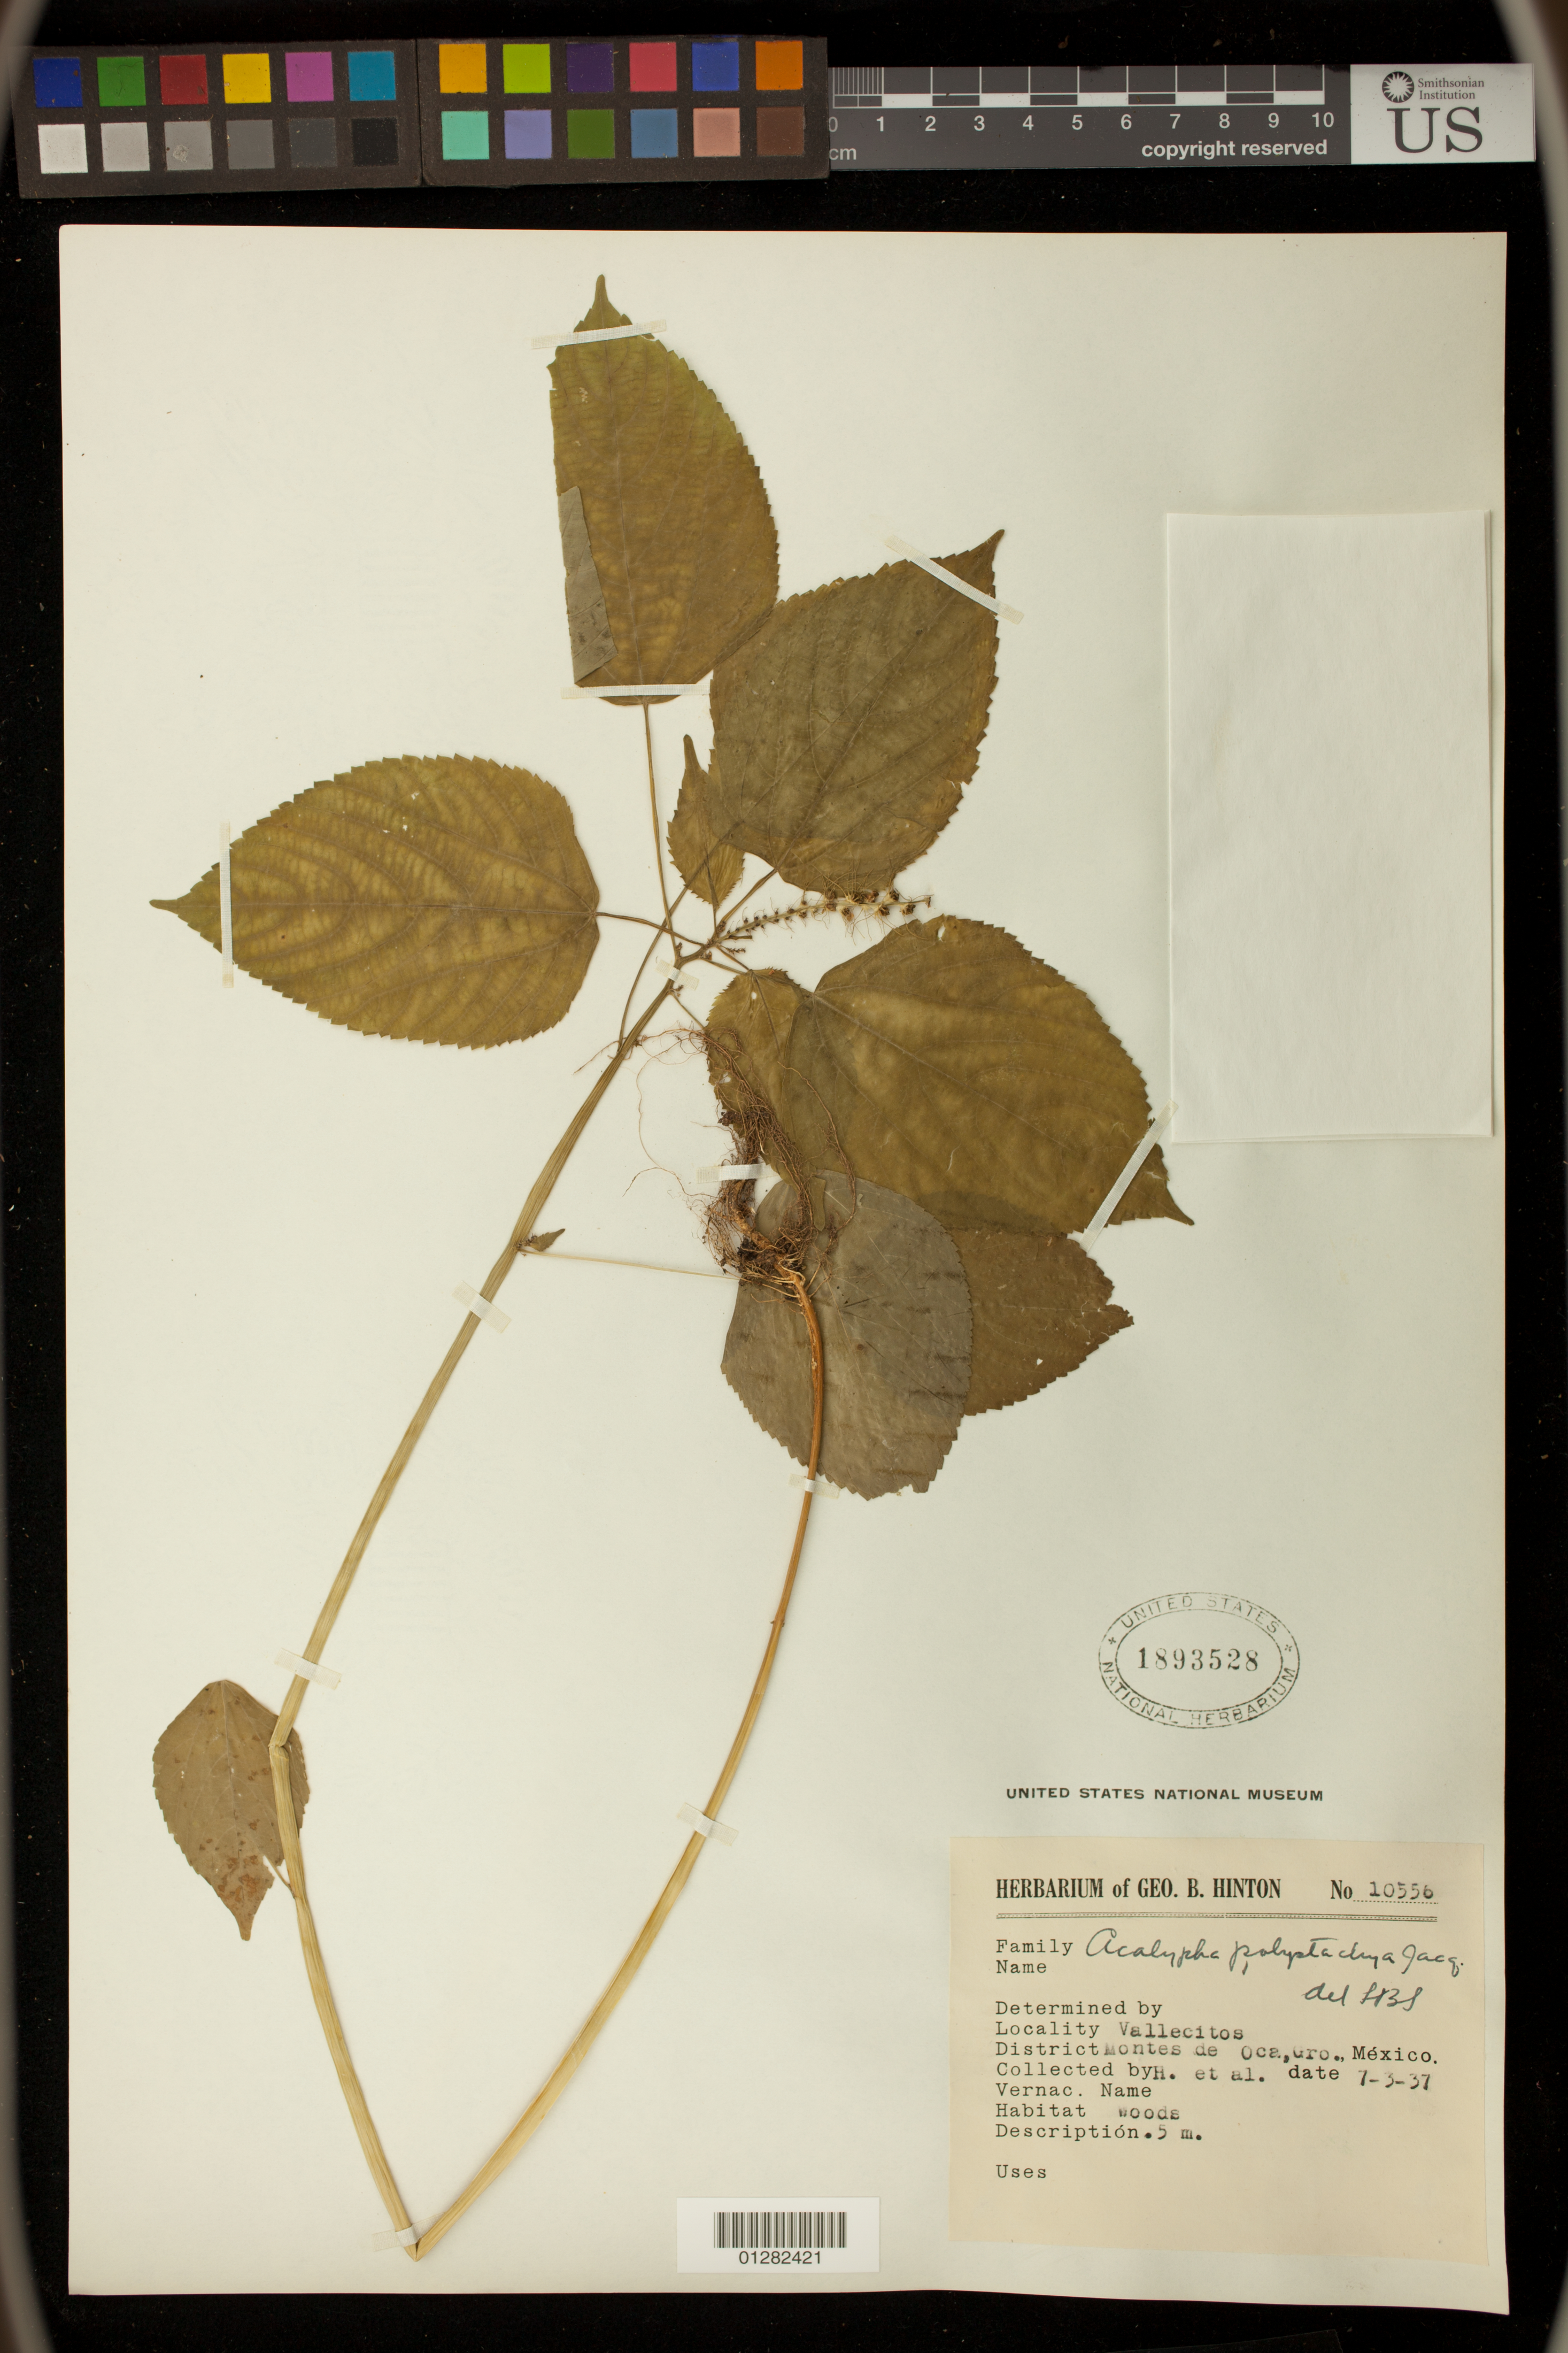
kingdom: Plantae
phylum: Tracheophyta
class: Magnoliopsida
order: Malpighiales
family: Euphorbiaceae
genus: Acalypha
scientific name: Acalypha polystachya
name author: Jacq.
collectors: J. Ortega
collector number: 10556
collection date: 1937-07-03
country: Mexico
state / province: Guerrero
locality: Vallecitos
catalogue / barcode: US 1893528